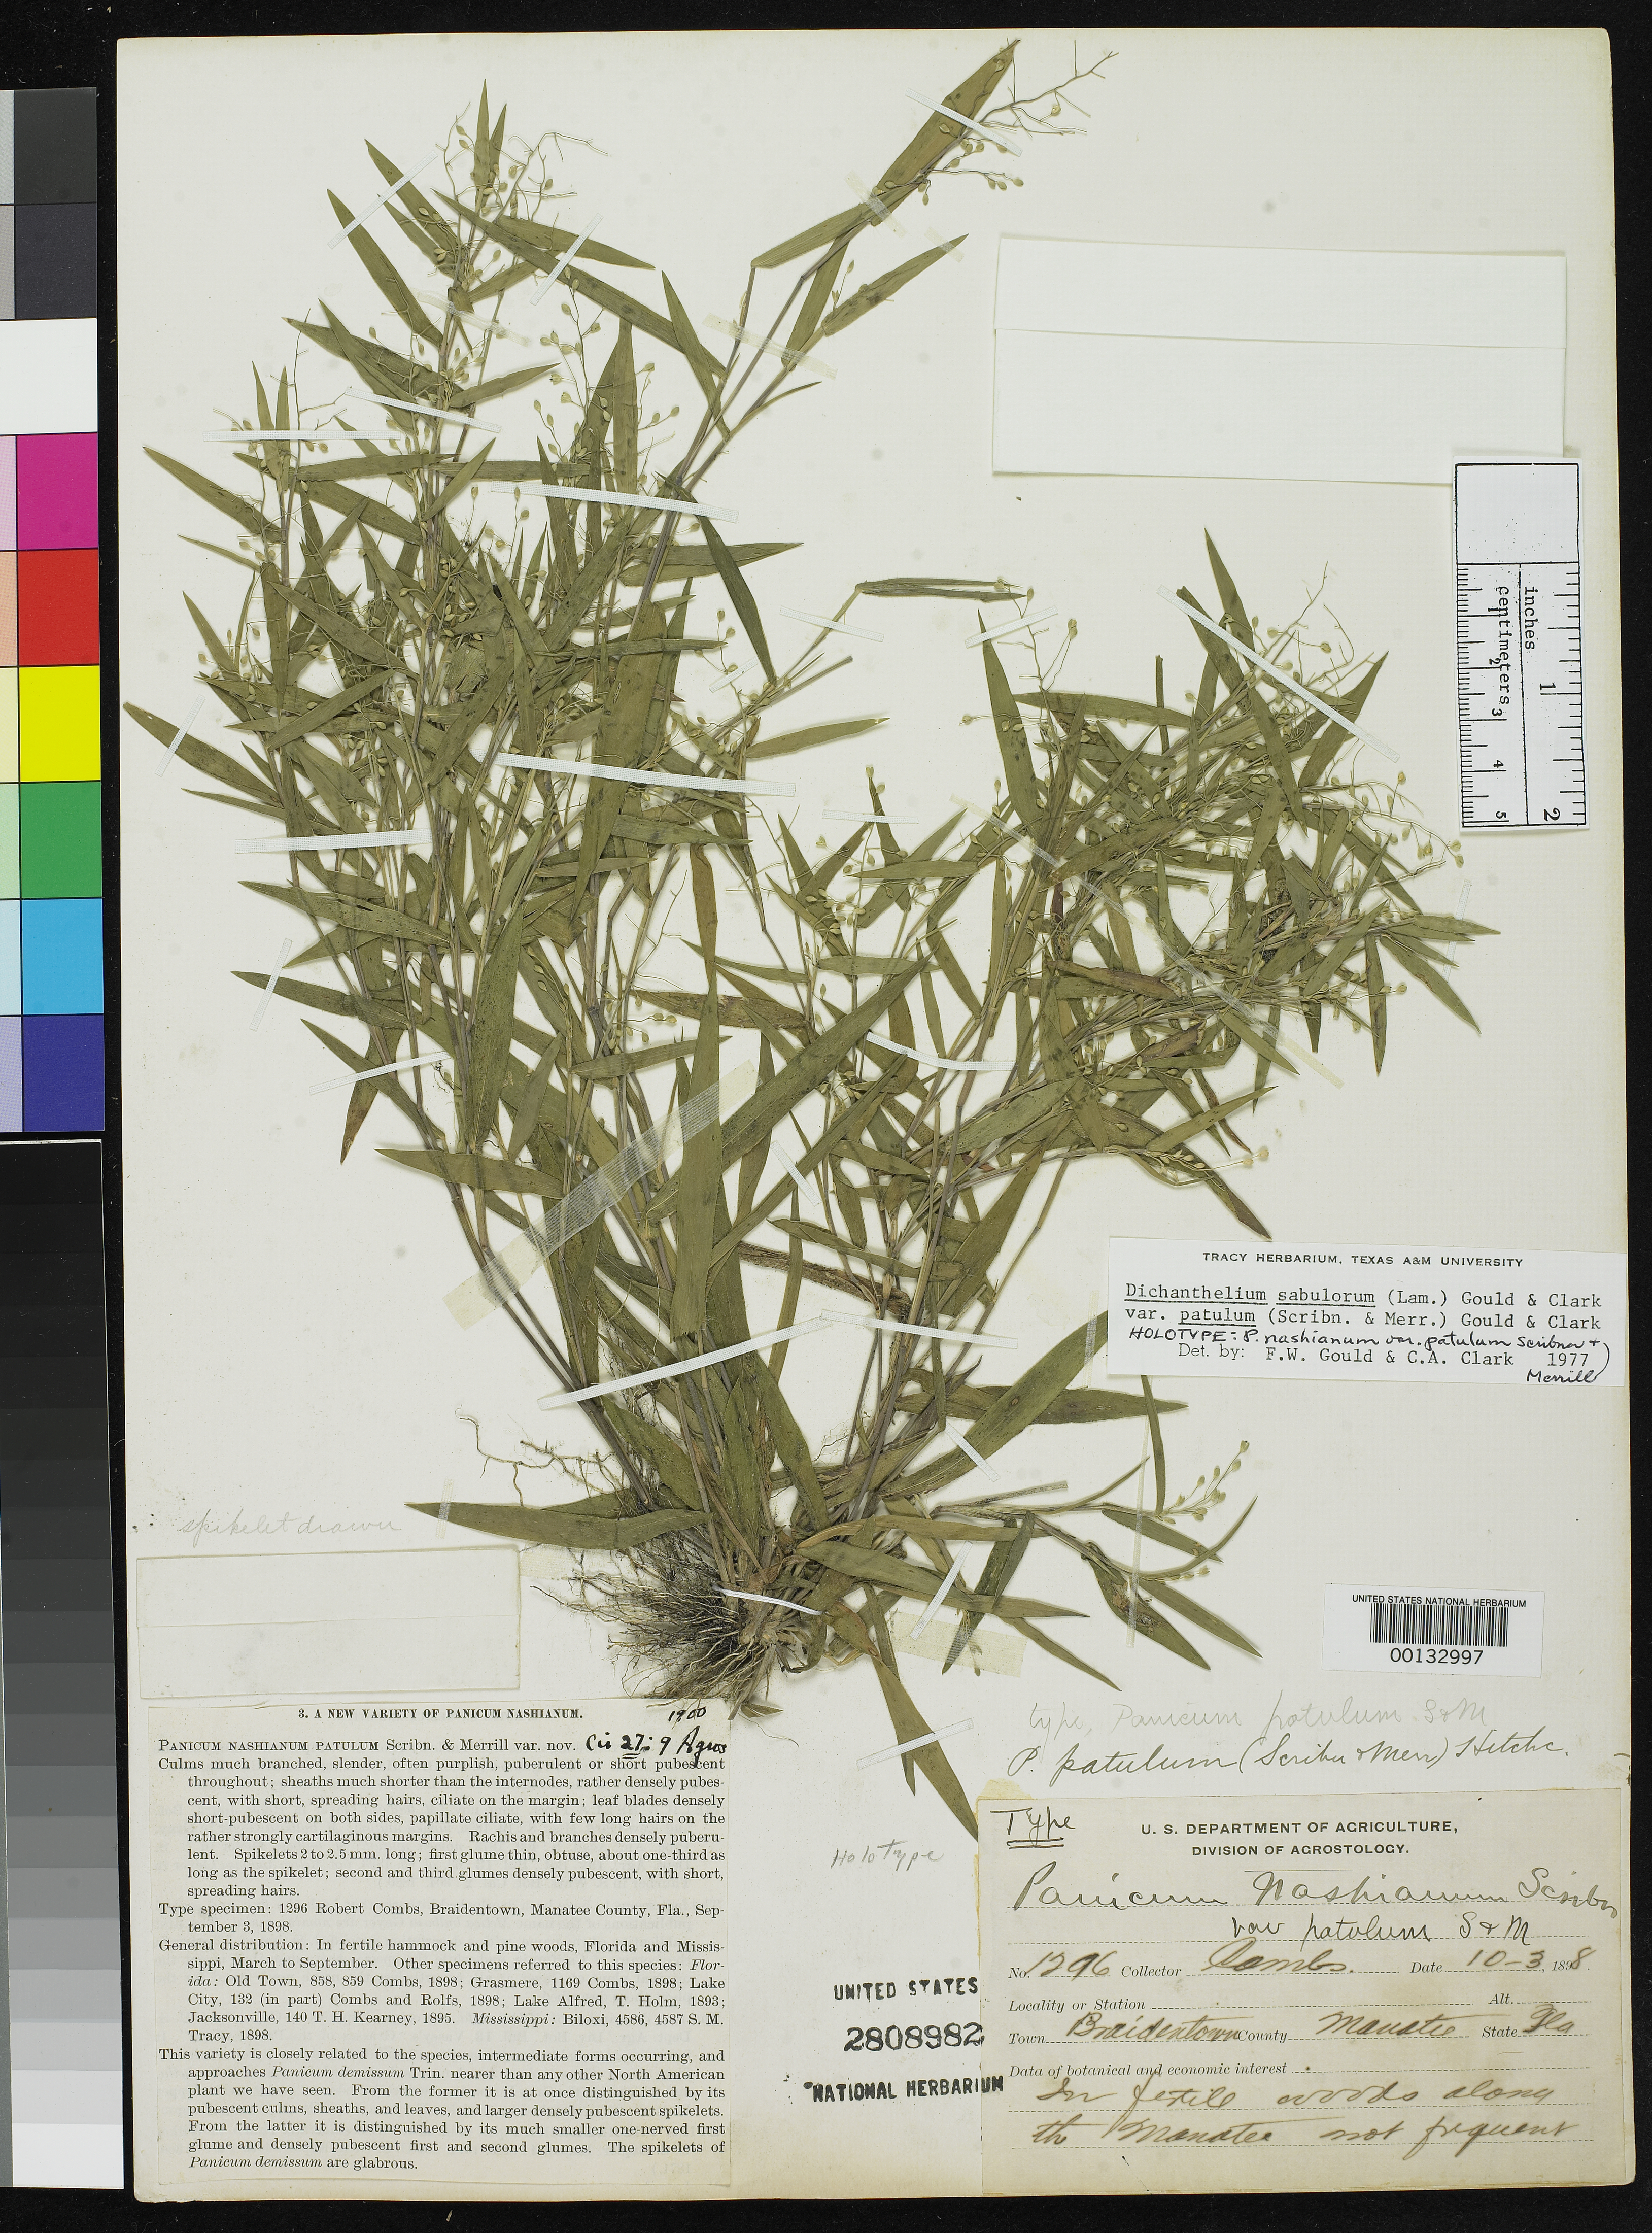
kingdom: Plantae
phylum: Tracheophyta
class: Liliopsida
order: Poales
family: Poaceae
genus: Panicum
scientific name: Panicum nashianum var. patulum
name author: Scribn. & Merr.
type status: Holotype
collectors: R. Combs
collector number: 1296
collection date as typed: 03 Sep 1898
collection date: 1898-09-03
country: United States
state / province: Florida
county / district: Manatee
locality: Braidentown (Bradenton).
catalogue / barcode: US 2808982